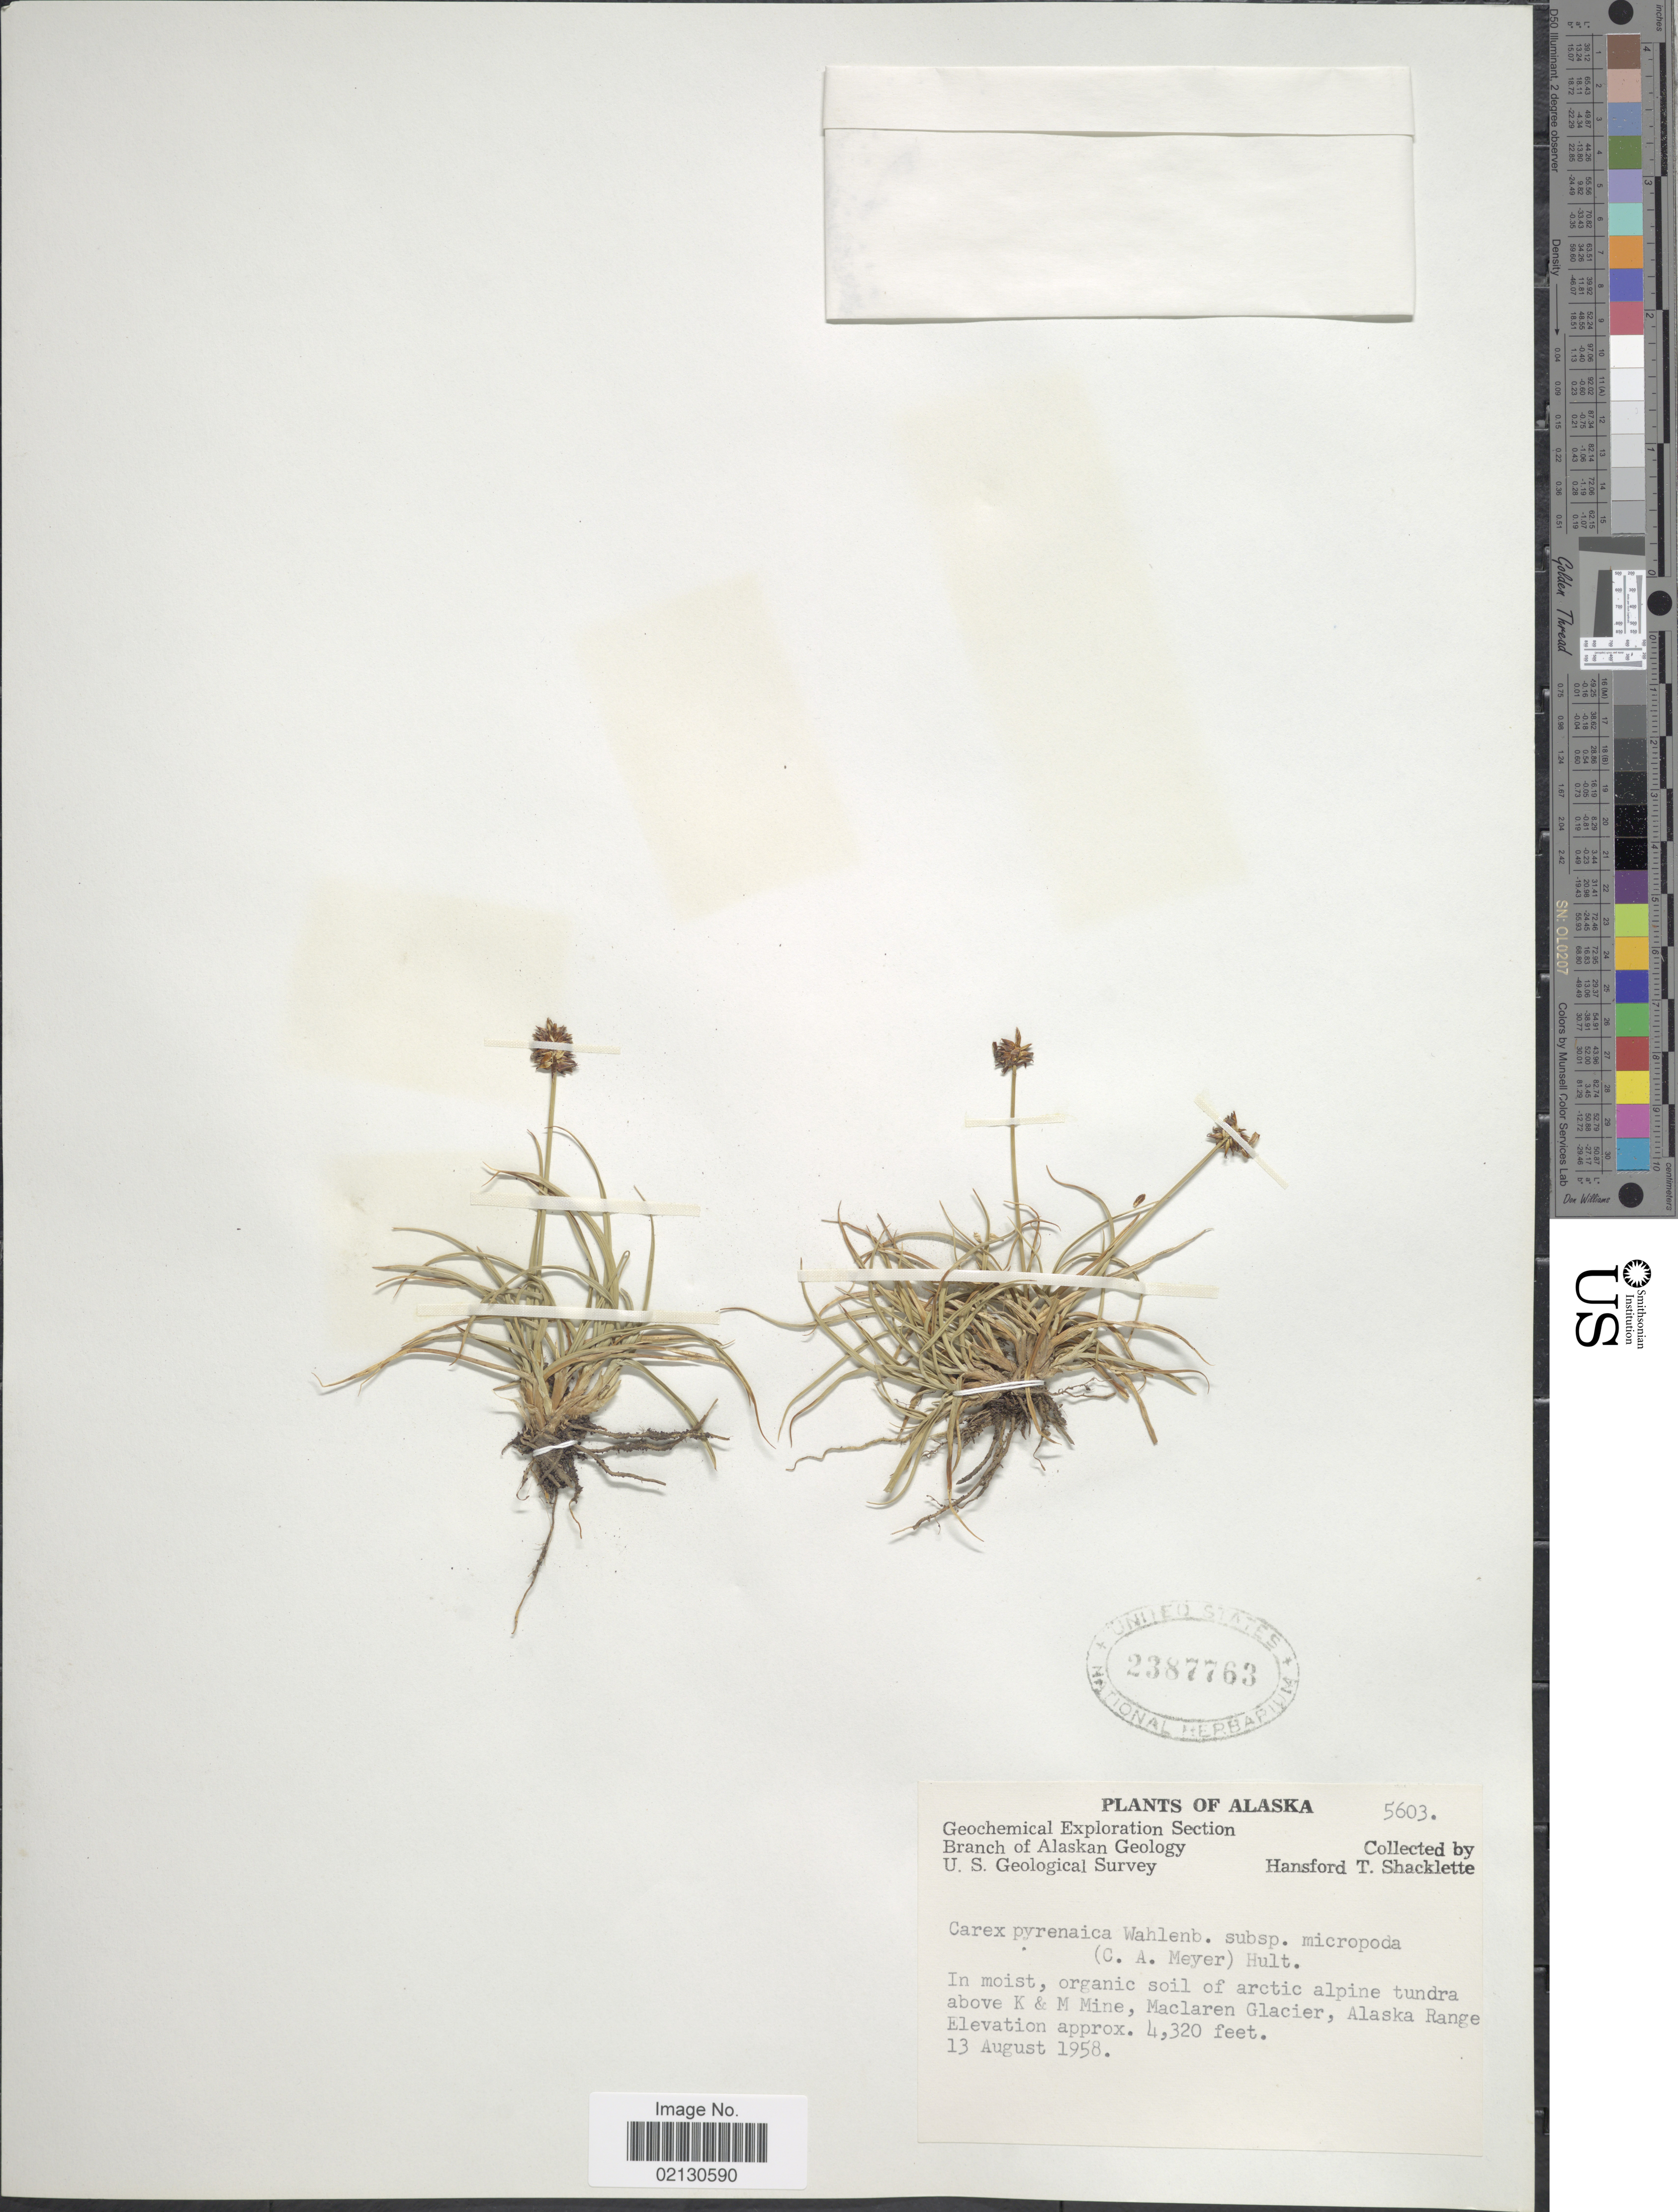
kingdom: Plantae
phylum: Tracheophyta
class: Liliopsida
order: Poales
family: Cyperaceae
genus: Carex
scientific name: Carex micropoda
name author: C.A. Mey.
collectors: H. Shacklette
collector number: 5603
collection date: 1958-08-13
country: United States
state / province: Alaska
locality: Above K & M Mine, Maclaren Glacier, Alaska Range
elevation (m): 1317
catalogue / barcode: US 2387763